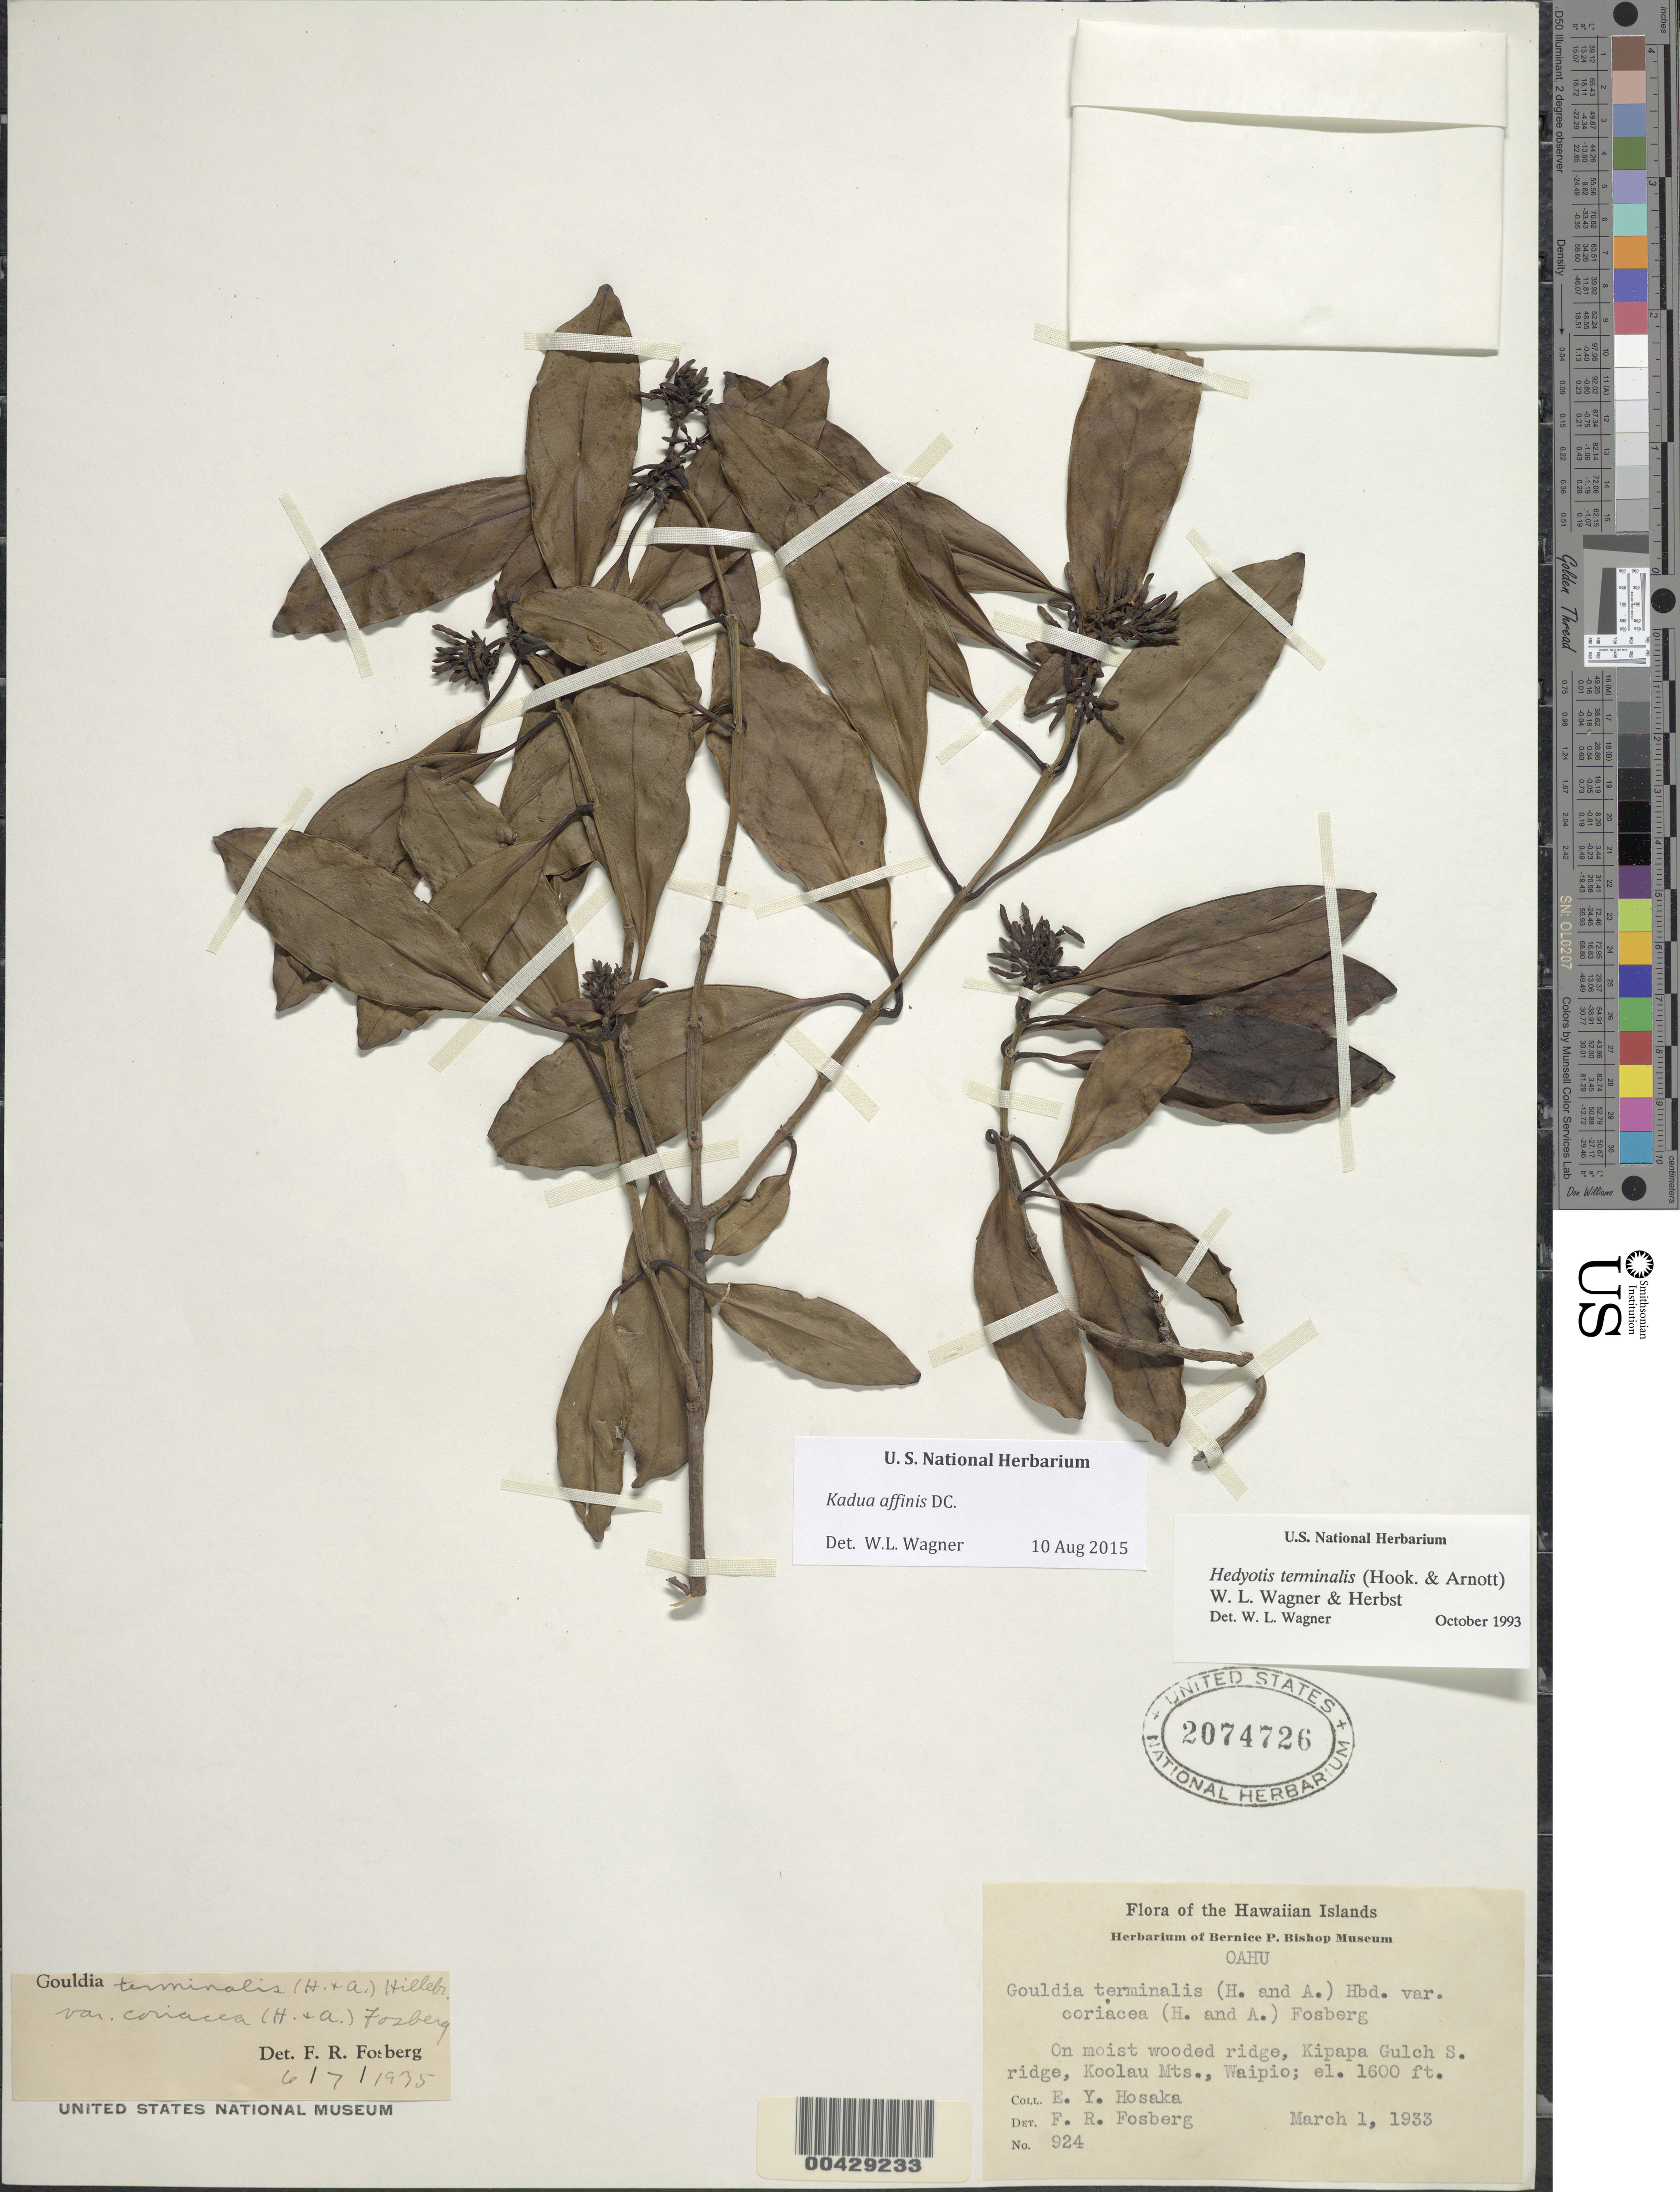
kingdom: Plantae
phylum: Tracheophyta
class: Magnoliopsida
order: Gentianales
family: Rubiaceae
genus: Kadua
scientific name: Kadua affinis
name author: DC.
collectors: E. Y. Hosaka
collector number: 924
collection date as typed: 1 Mar 1933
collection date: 1933-03-01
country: United States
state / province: Hawaii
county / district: Honolulu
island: Oahu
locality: Kipapa Gulch S. ridge, Koolau Mountains, Waipio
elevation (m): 488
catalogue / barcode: US 2074726